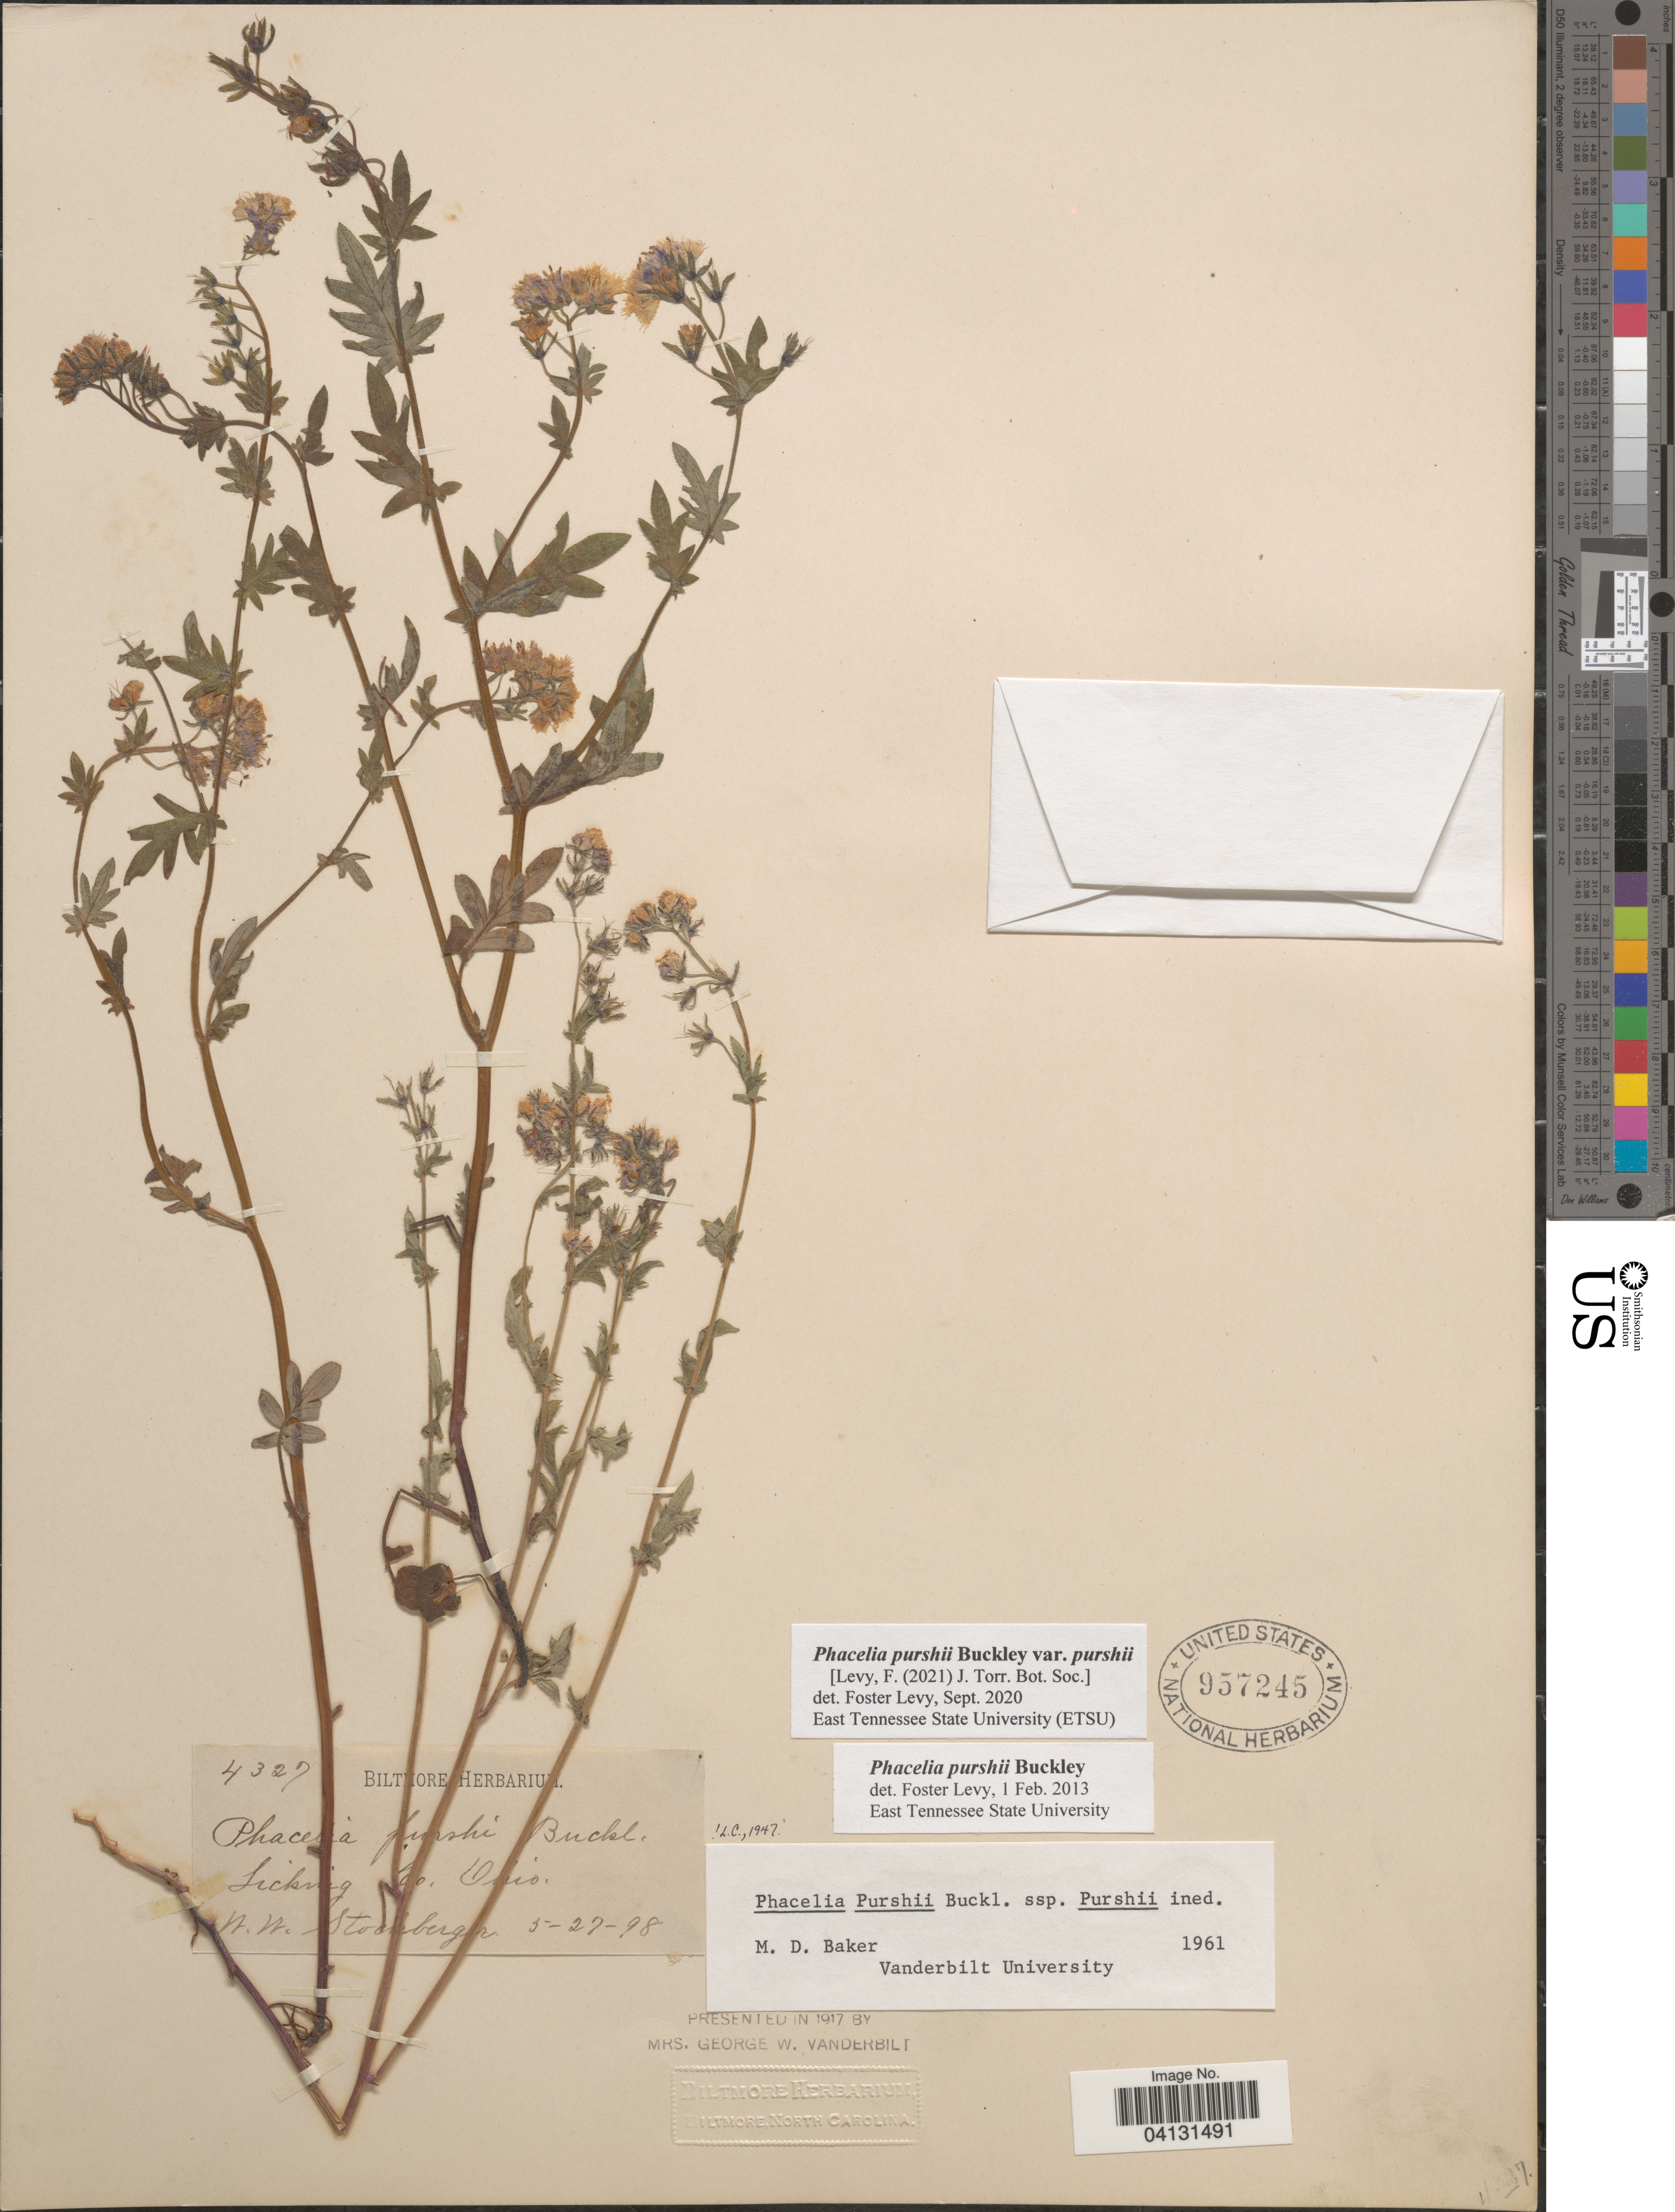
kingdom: Plantae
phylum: Tracheophyta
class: Magnoliopsida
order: Boraginales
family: Hydrophyllaceae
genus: Phacelia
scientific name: Phacelia purshii var. purshii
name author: Buckley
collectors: W. Stockberger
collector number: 4327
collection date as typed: Transcribed d/m/y: 27/5/98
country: United States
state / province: Ohio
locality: Licking Co.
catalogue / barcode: US 957245